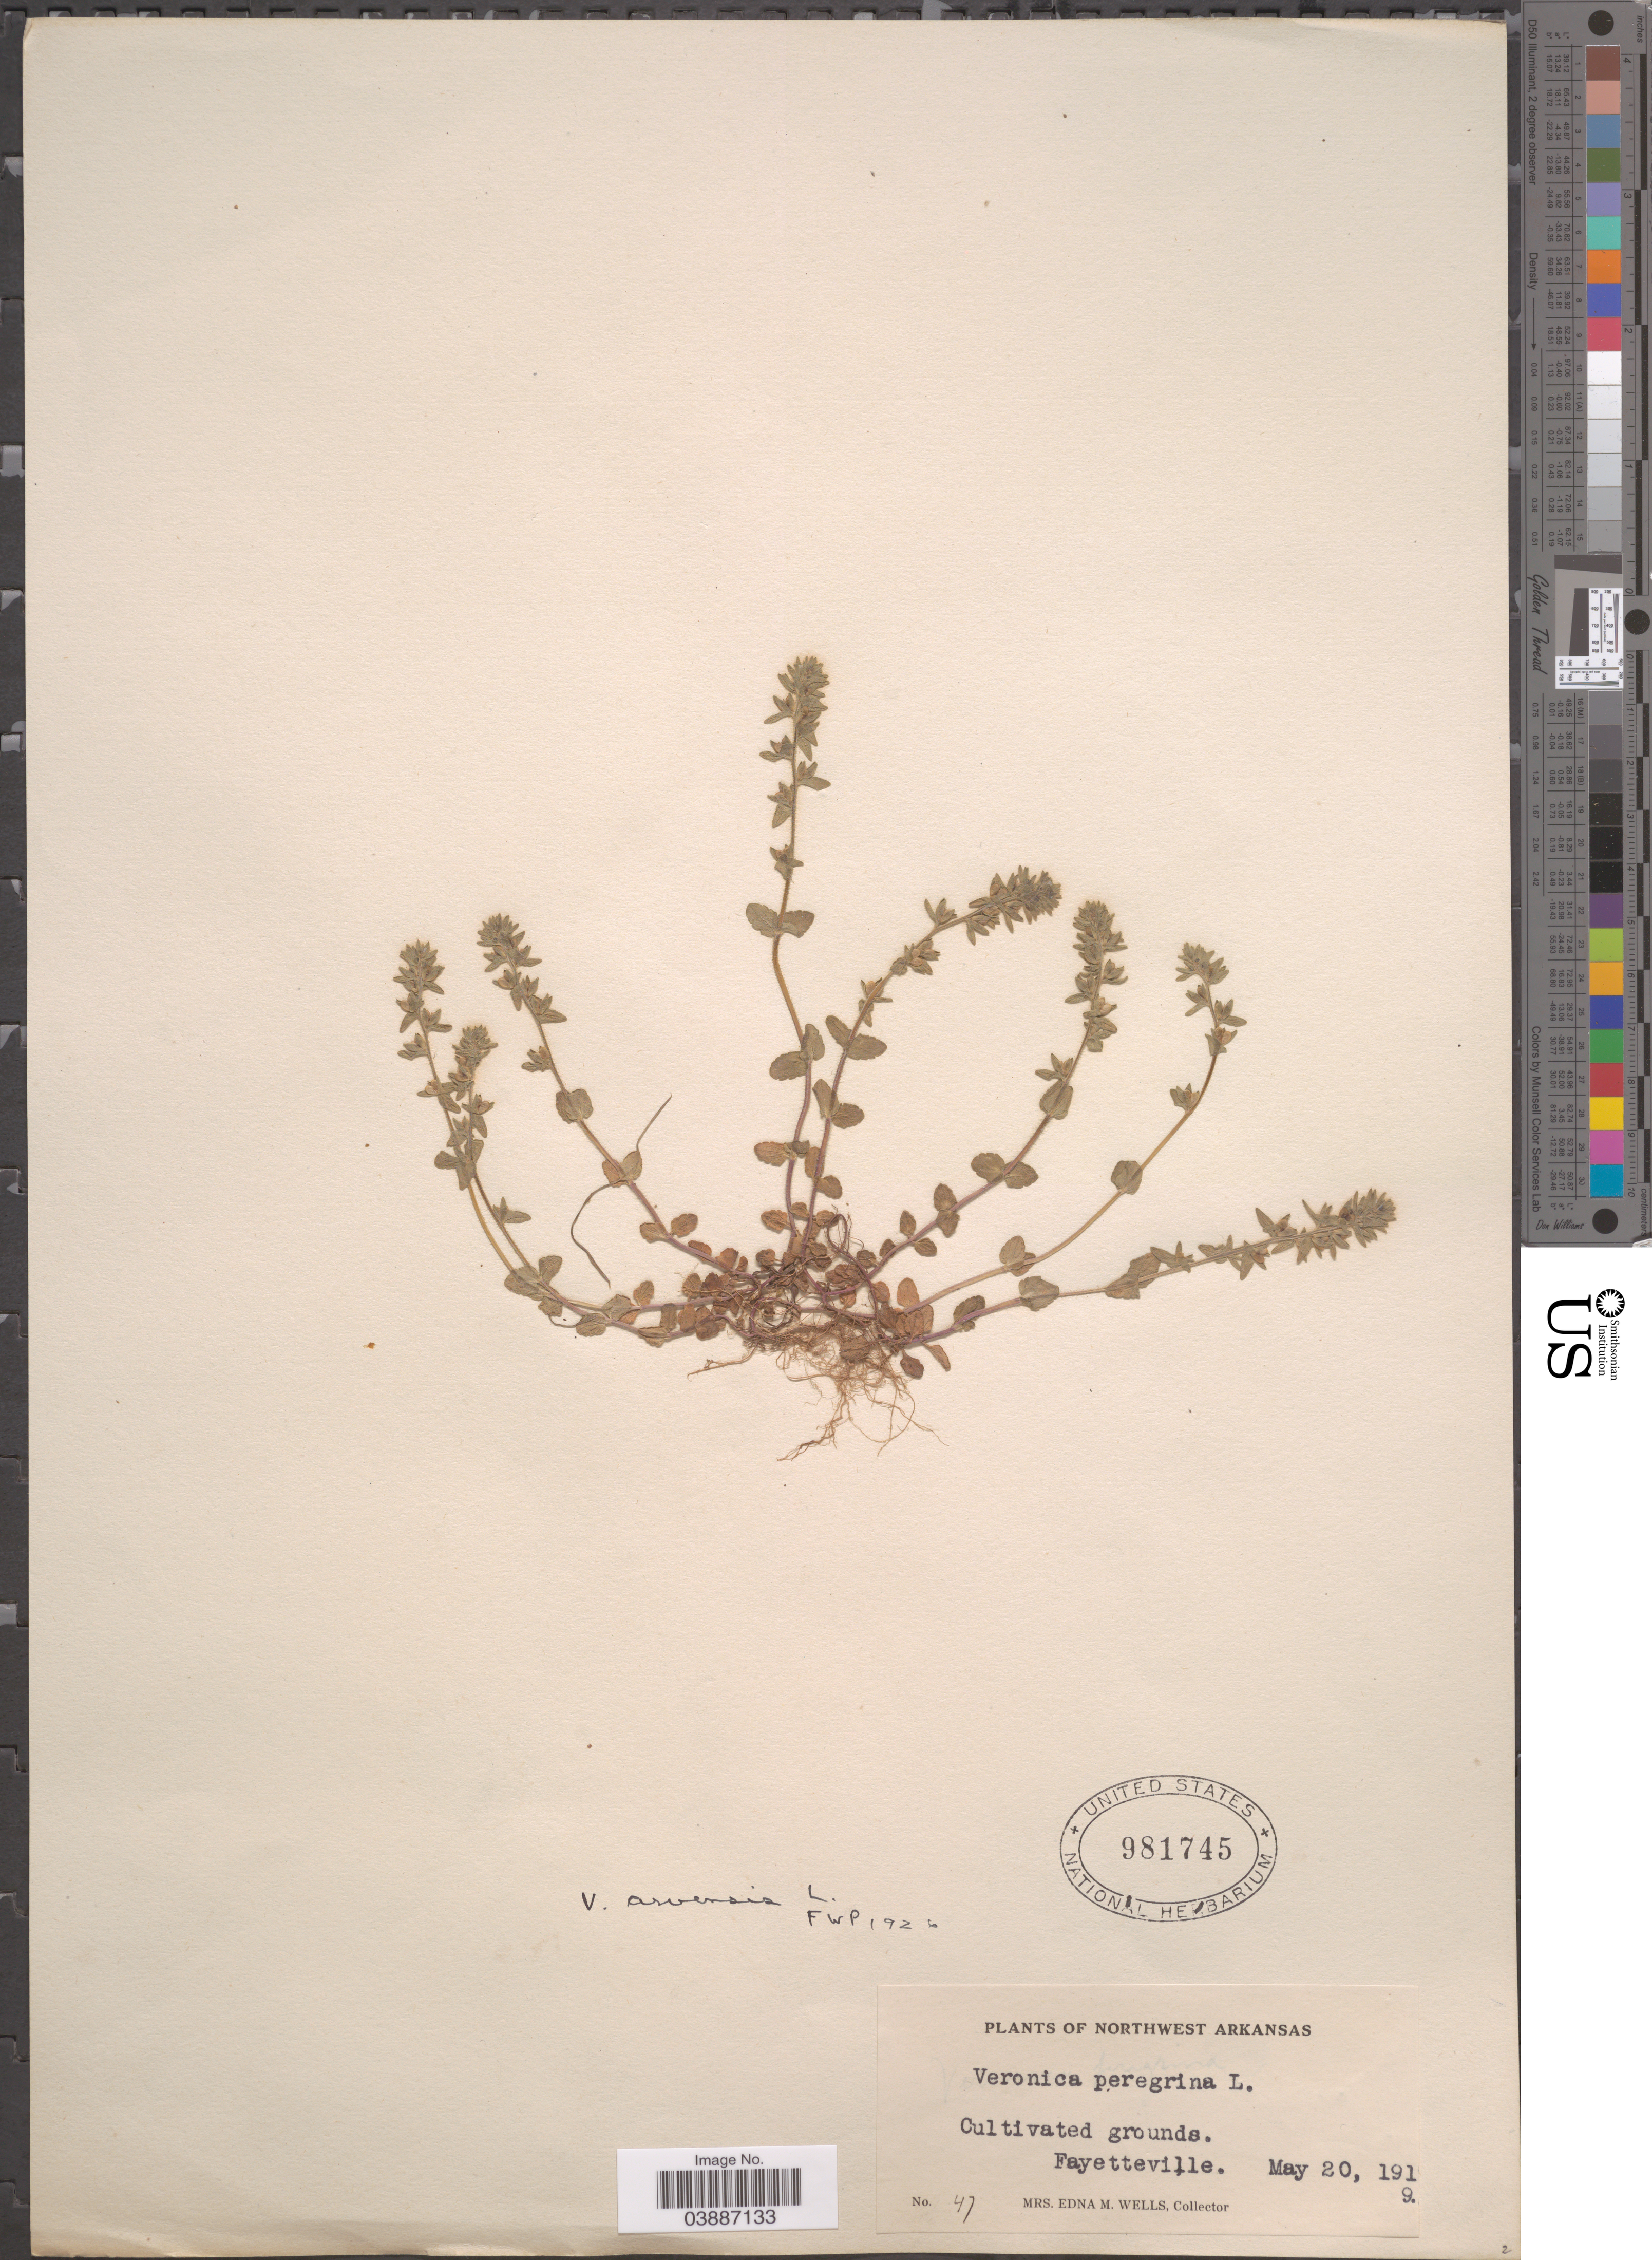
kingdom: Plantae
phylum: Tracheophyta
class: Magnoliopsida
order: Lamiales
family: Plantaginaceae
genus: Veronica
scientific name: Veronica arvensis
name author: L.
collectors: E. M. Wells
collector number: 47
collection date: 1919-05-20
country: United States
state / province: Arkansas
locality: Northwest Arkansas. Fayetteville.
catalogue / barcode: US 981745